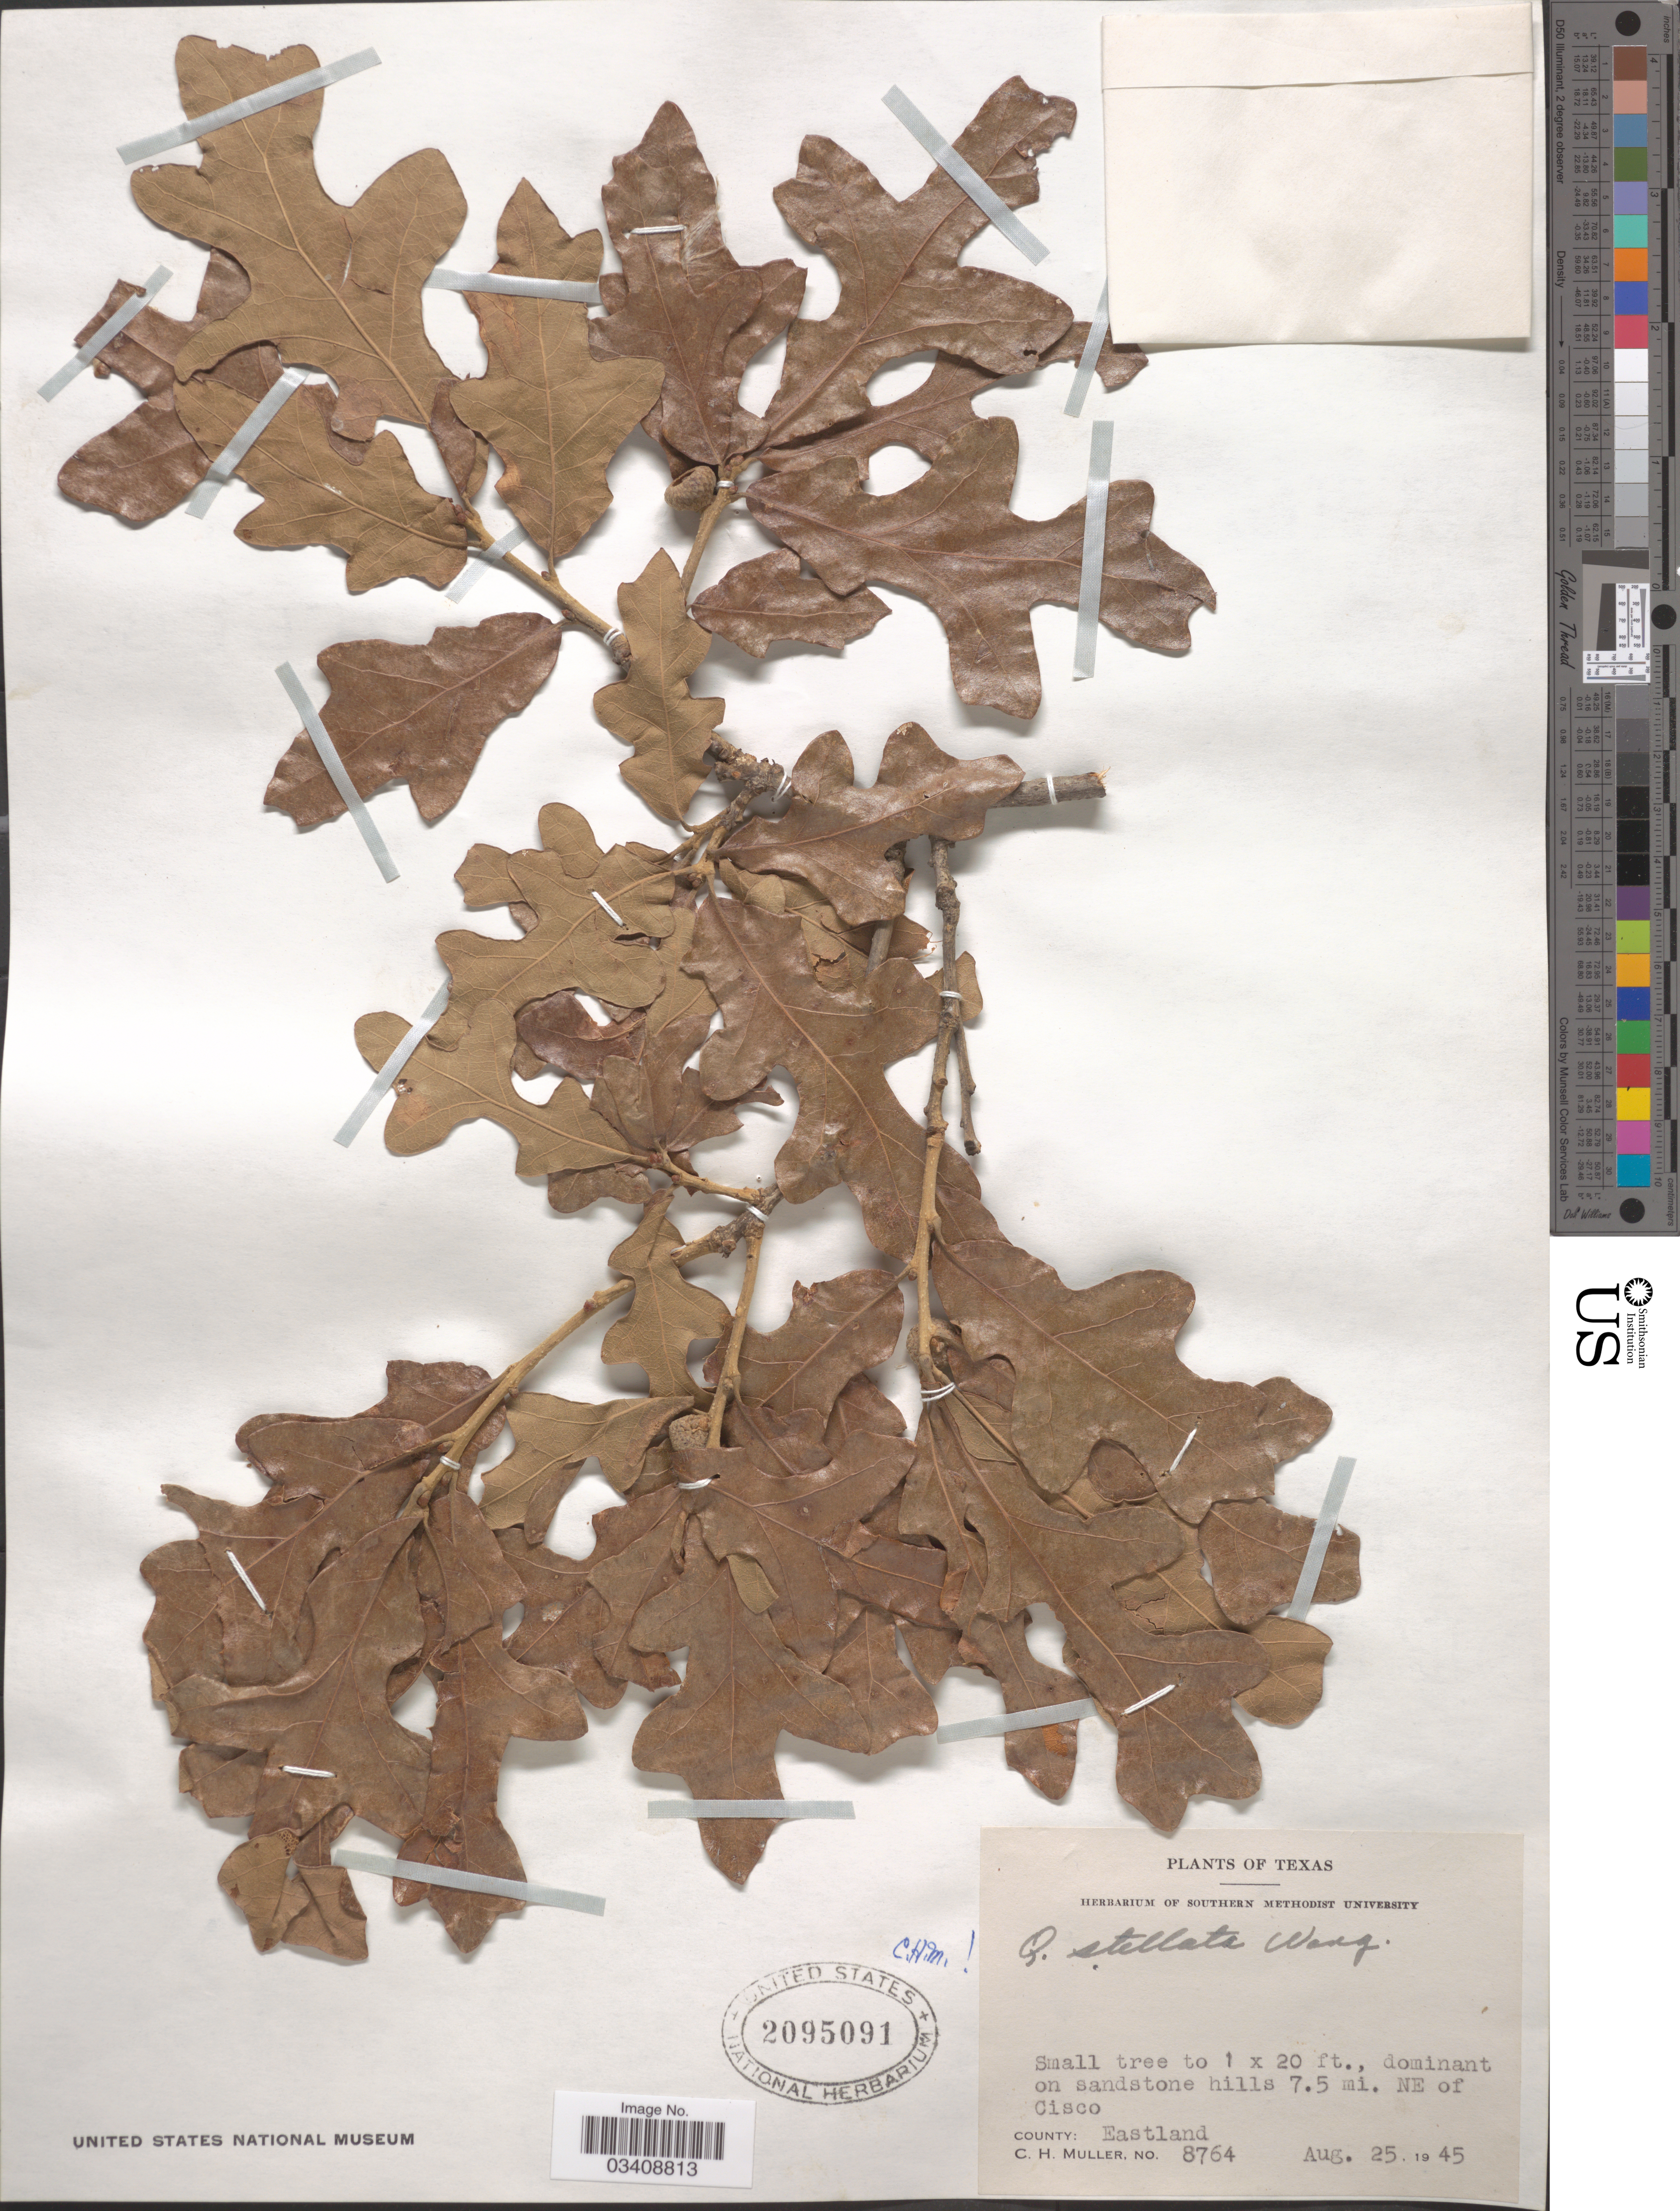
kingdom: Plantae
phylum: Tracheophyta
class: Magnoliopsida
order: Fagales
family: Fagaceae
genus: Quercus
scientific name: Quercus stellata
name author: Wangenh.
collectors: C. H. Mueller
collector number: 8764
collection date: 1945-08-25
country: United States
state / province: Texas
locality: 7.5 mi. NE of Cisco. County: Eastland.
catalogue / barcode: US 2095091